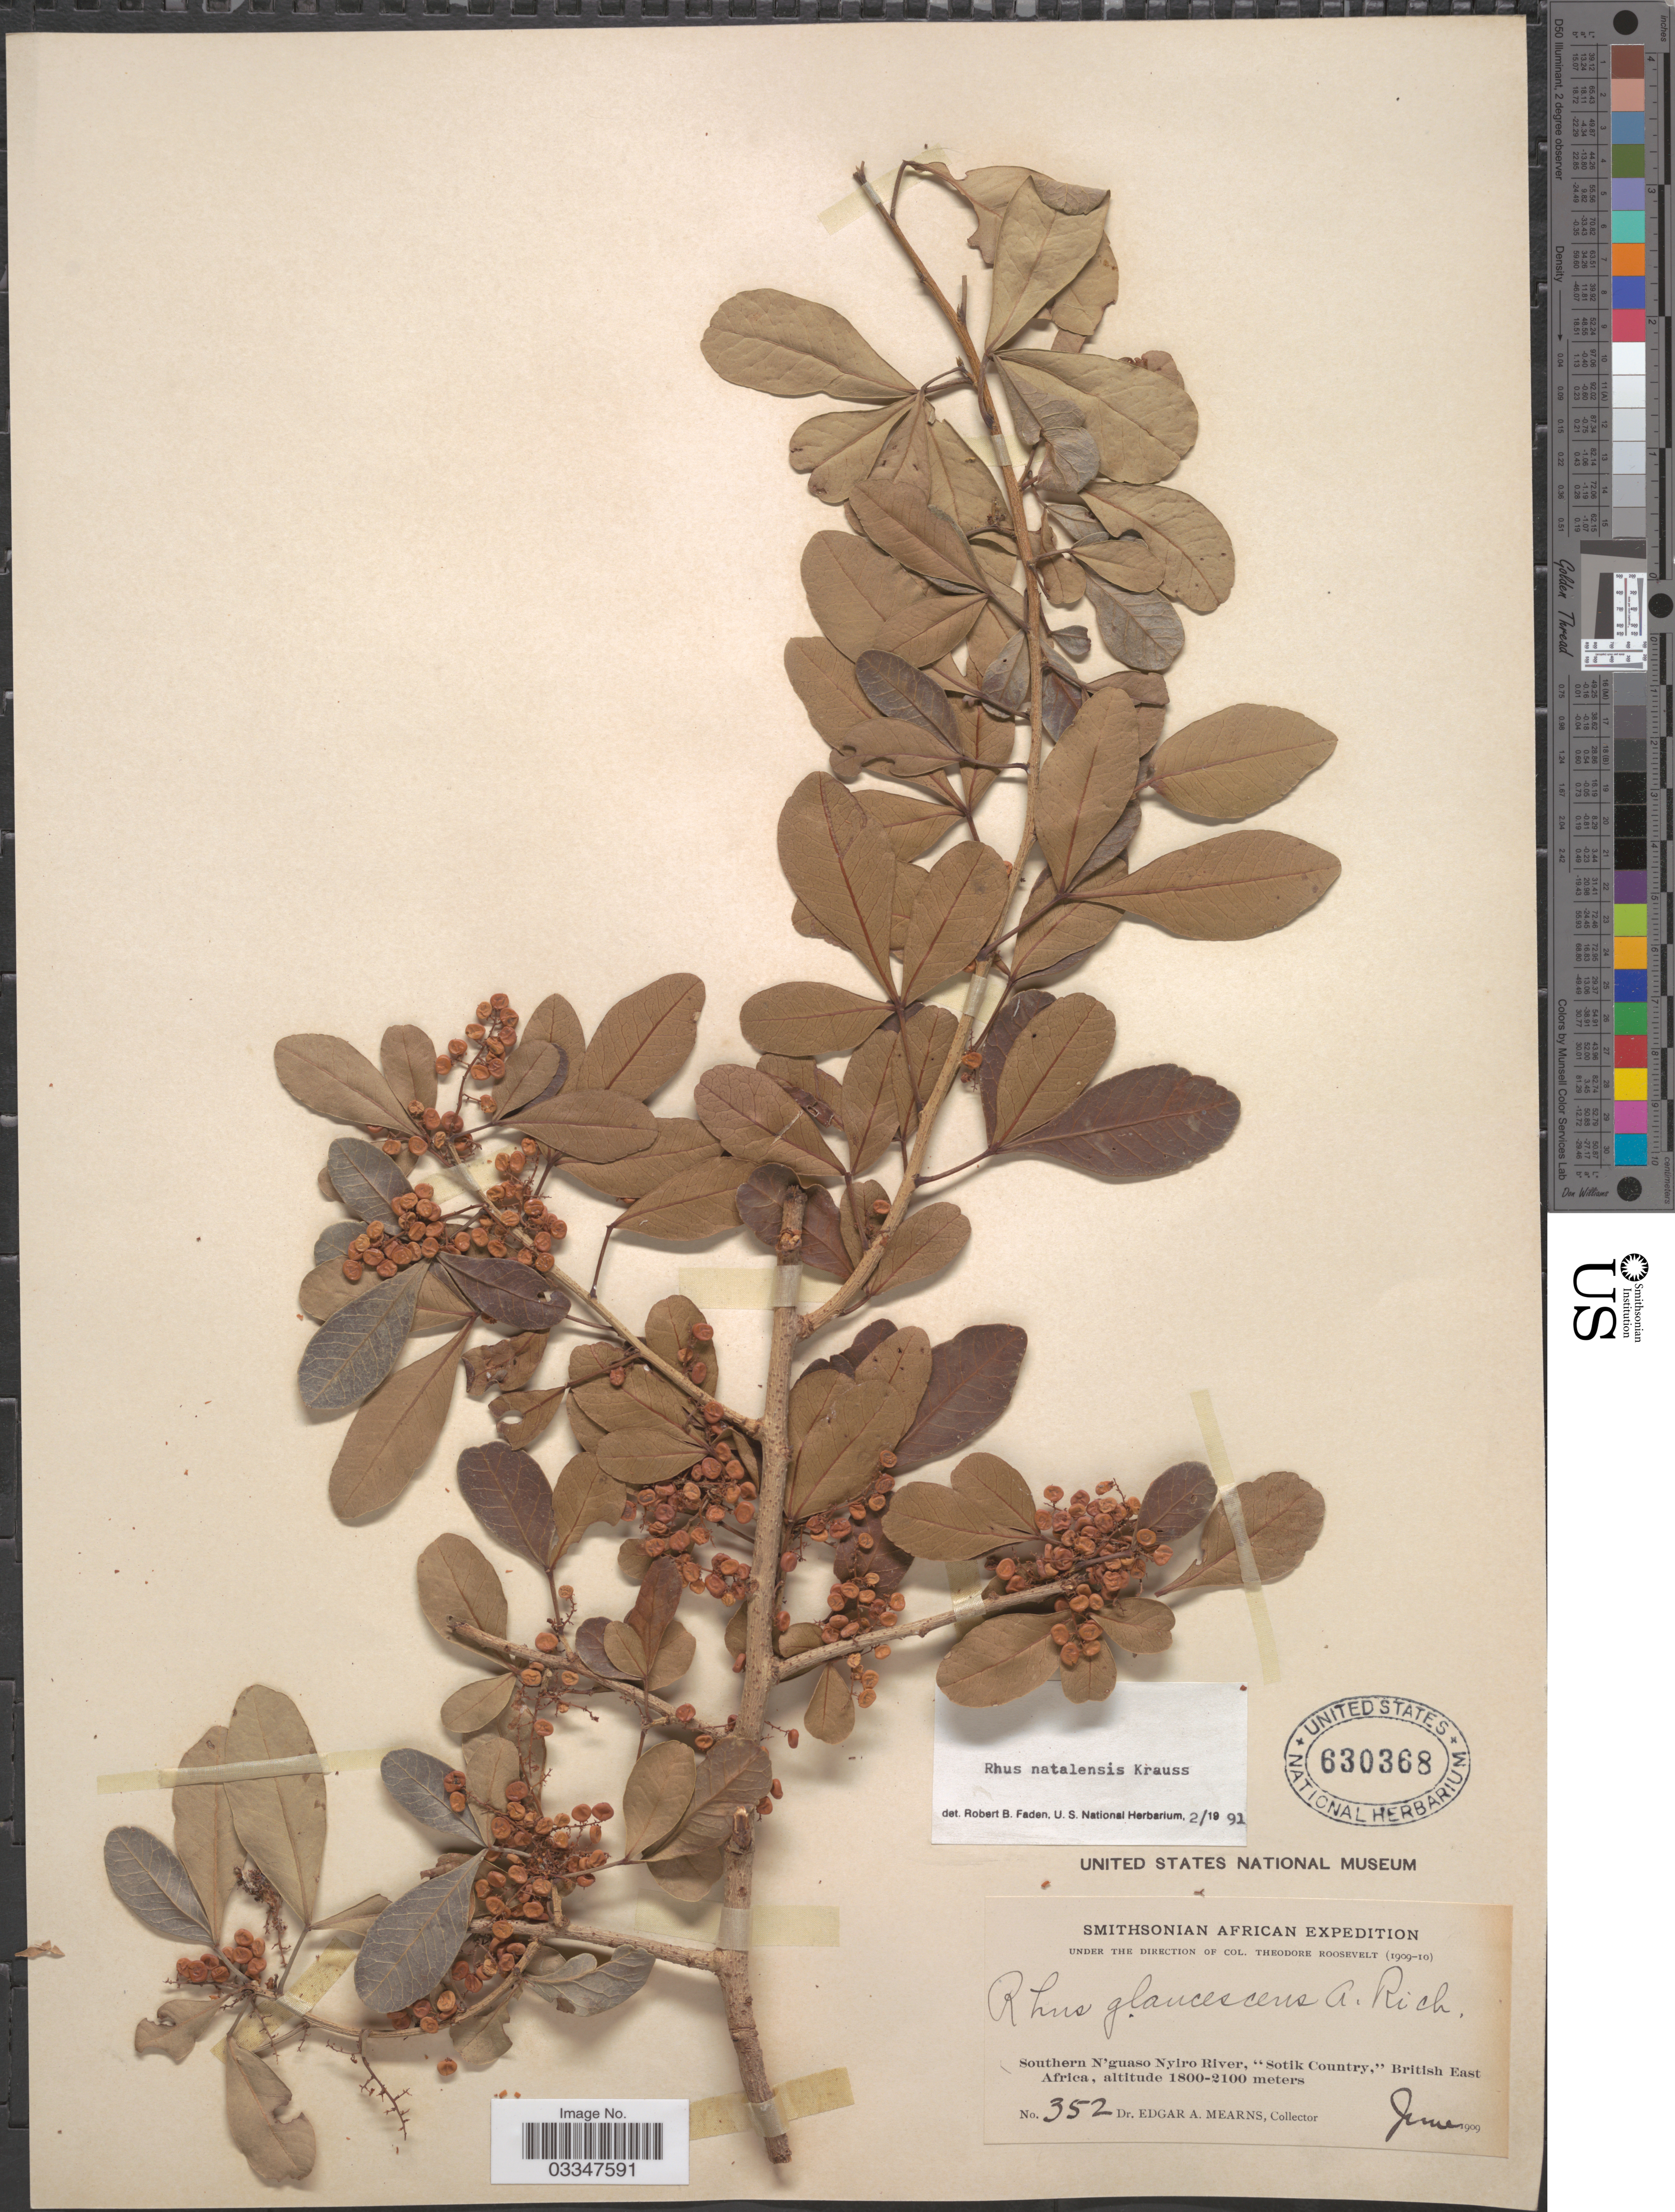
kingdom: Plantae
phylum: Tracheophyta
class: Magnoliopsida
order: Sapindales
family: Anacardiaceae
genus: Rhus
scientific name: Rhus natalensis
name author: Bernh.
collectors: E. A. Mearns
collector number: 352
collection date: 1909-06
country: Kenya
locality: Southern N'guaso Nyiro River, "Sotik Country", British East Africa.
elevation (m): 1800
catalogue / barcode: US 630368